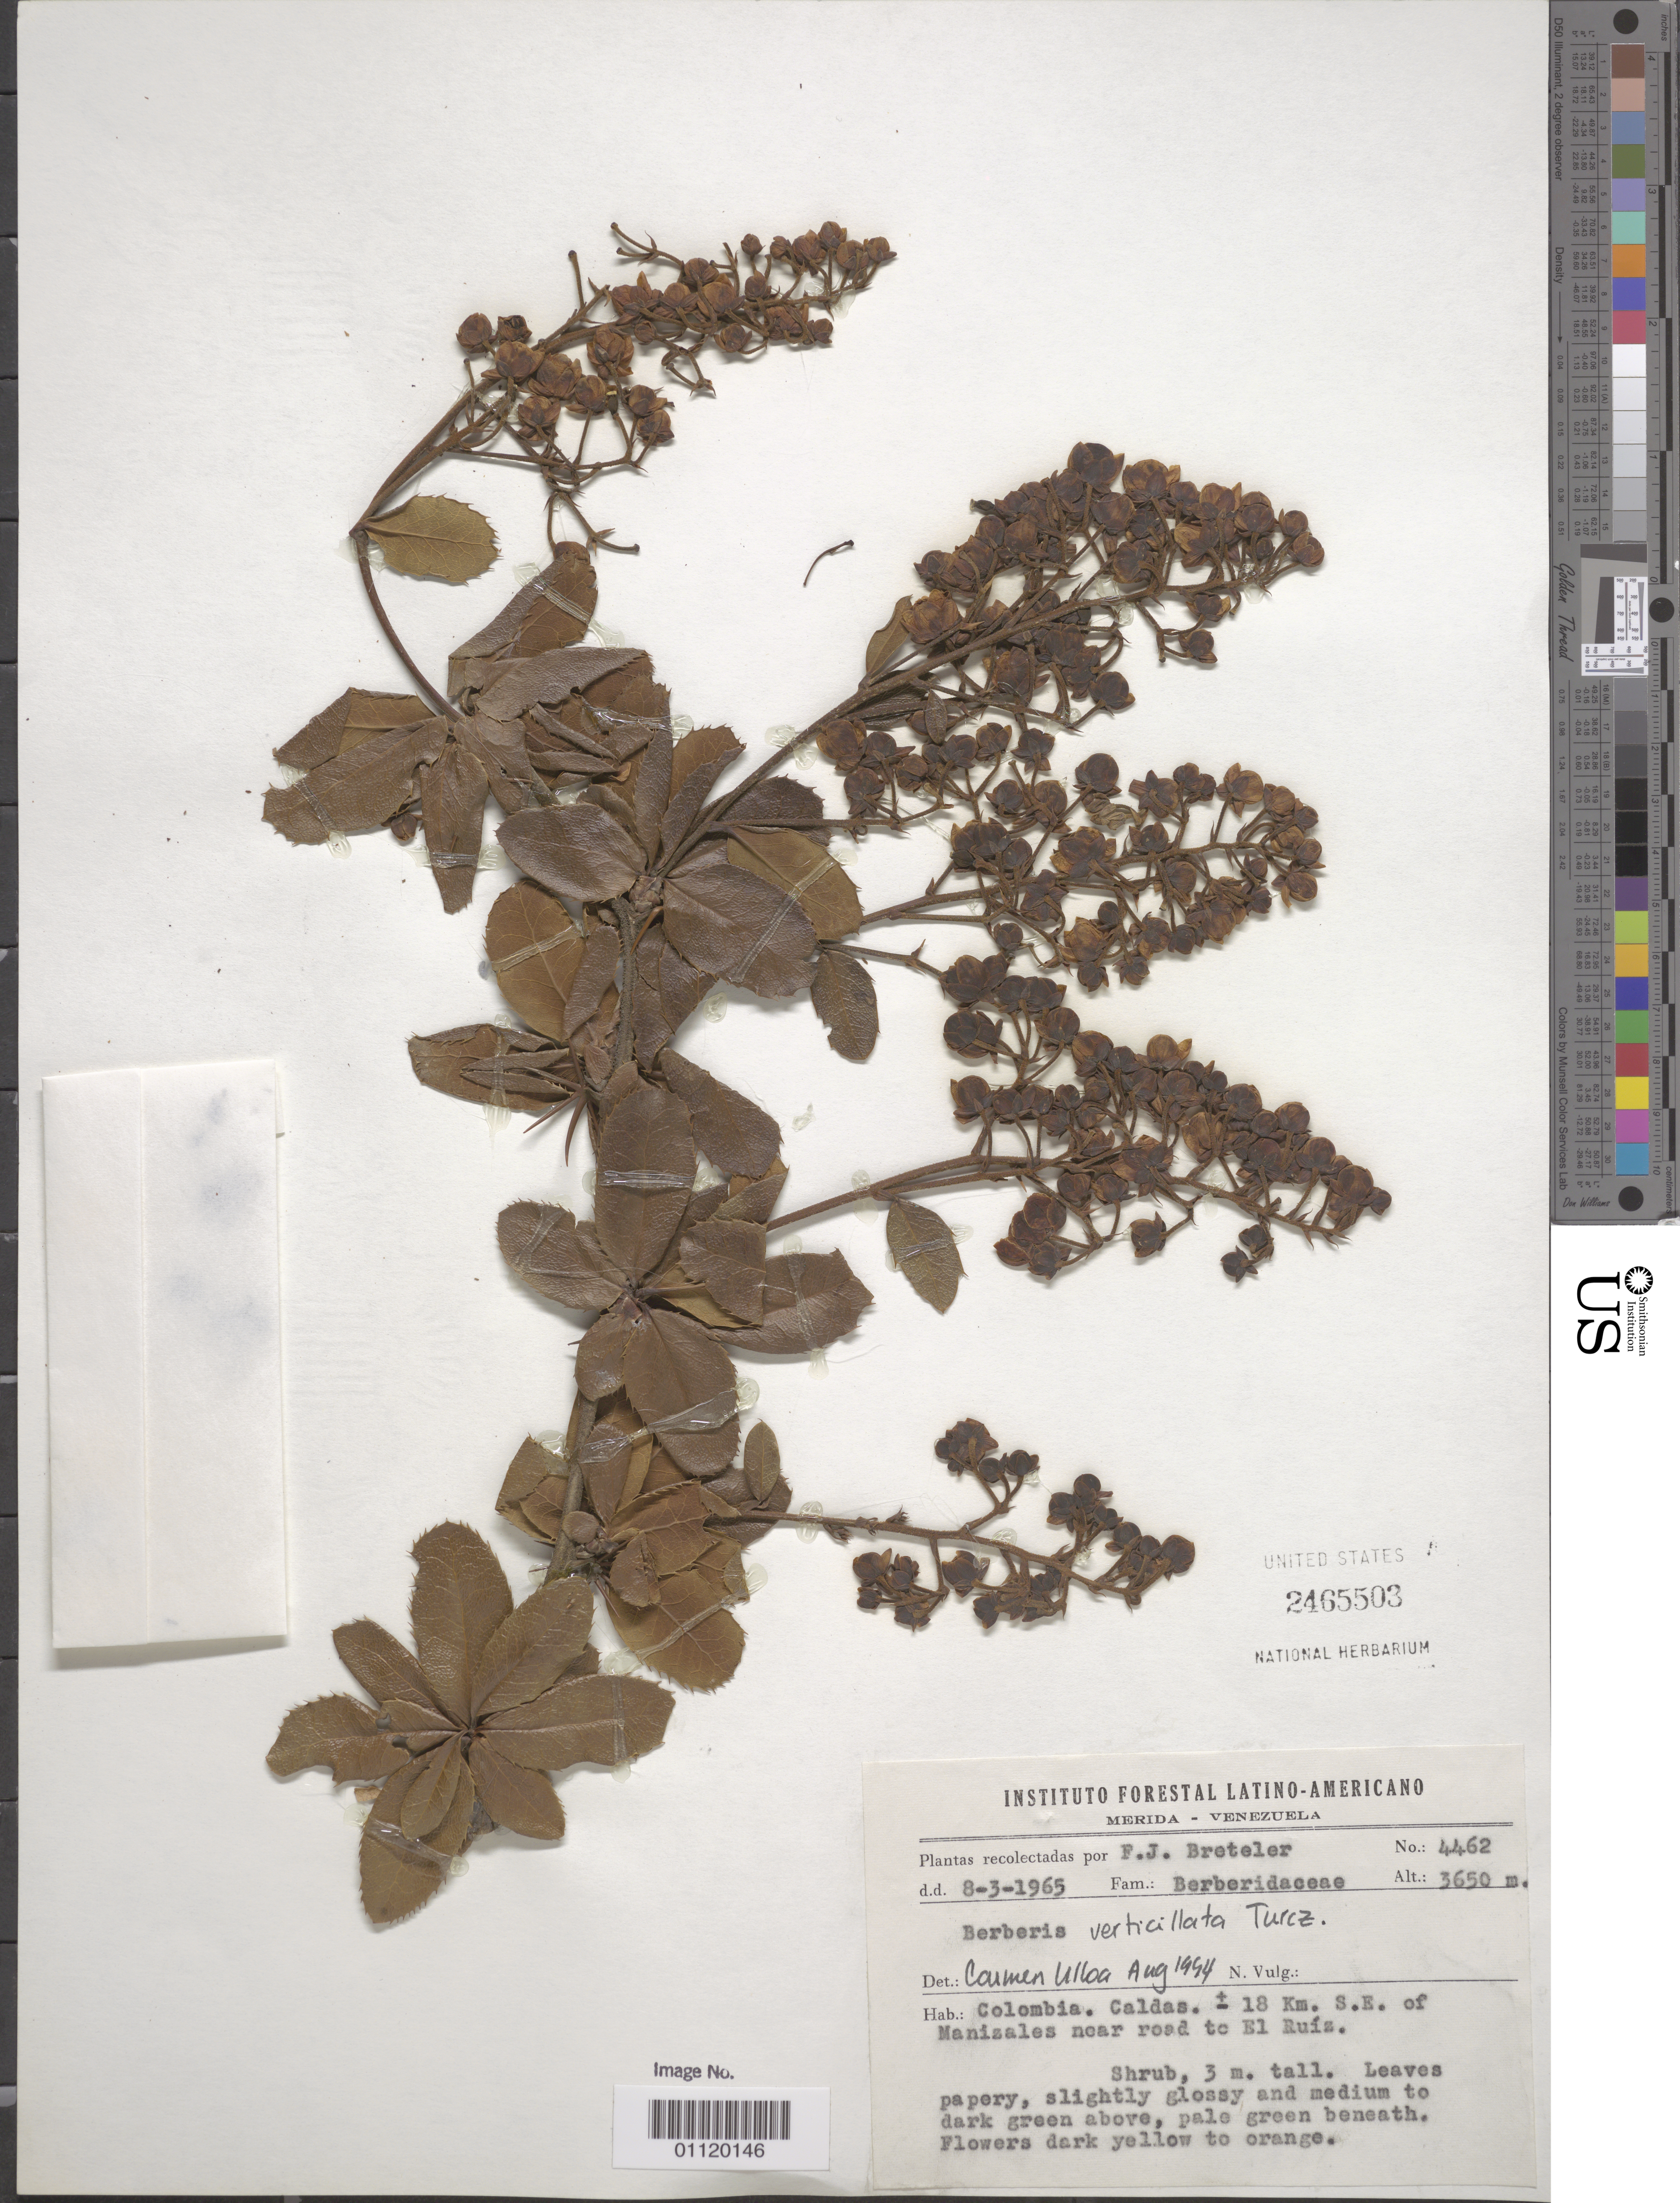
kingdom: Plantae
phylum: Tracheophyta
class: Magnoliopsida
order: Ranunculales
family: Berberidaceae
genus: Berberis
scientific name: Berberis verticillata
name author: Turcz.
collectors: F. J. Breteler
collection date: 1965-03-08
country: Colombia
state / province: Caldas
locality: About 18 km southeast of Manisales near road to El Ruís.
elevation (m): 3650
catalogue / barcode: US 2465503